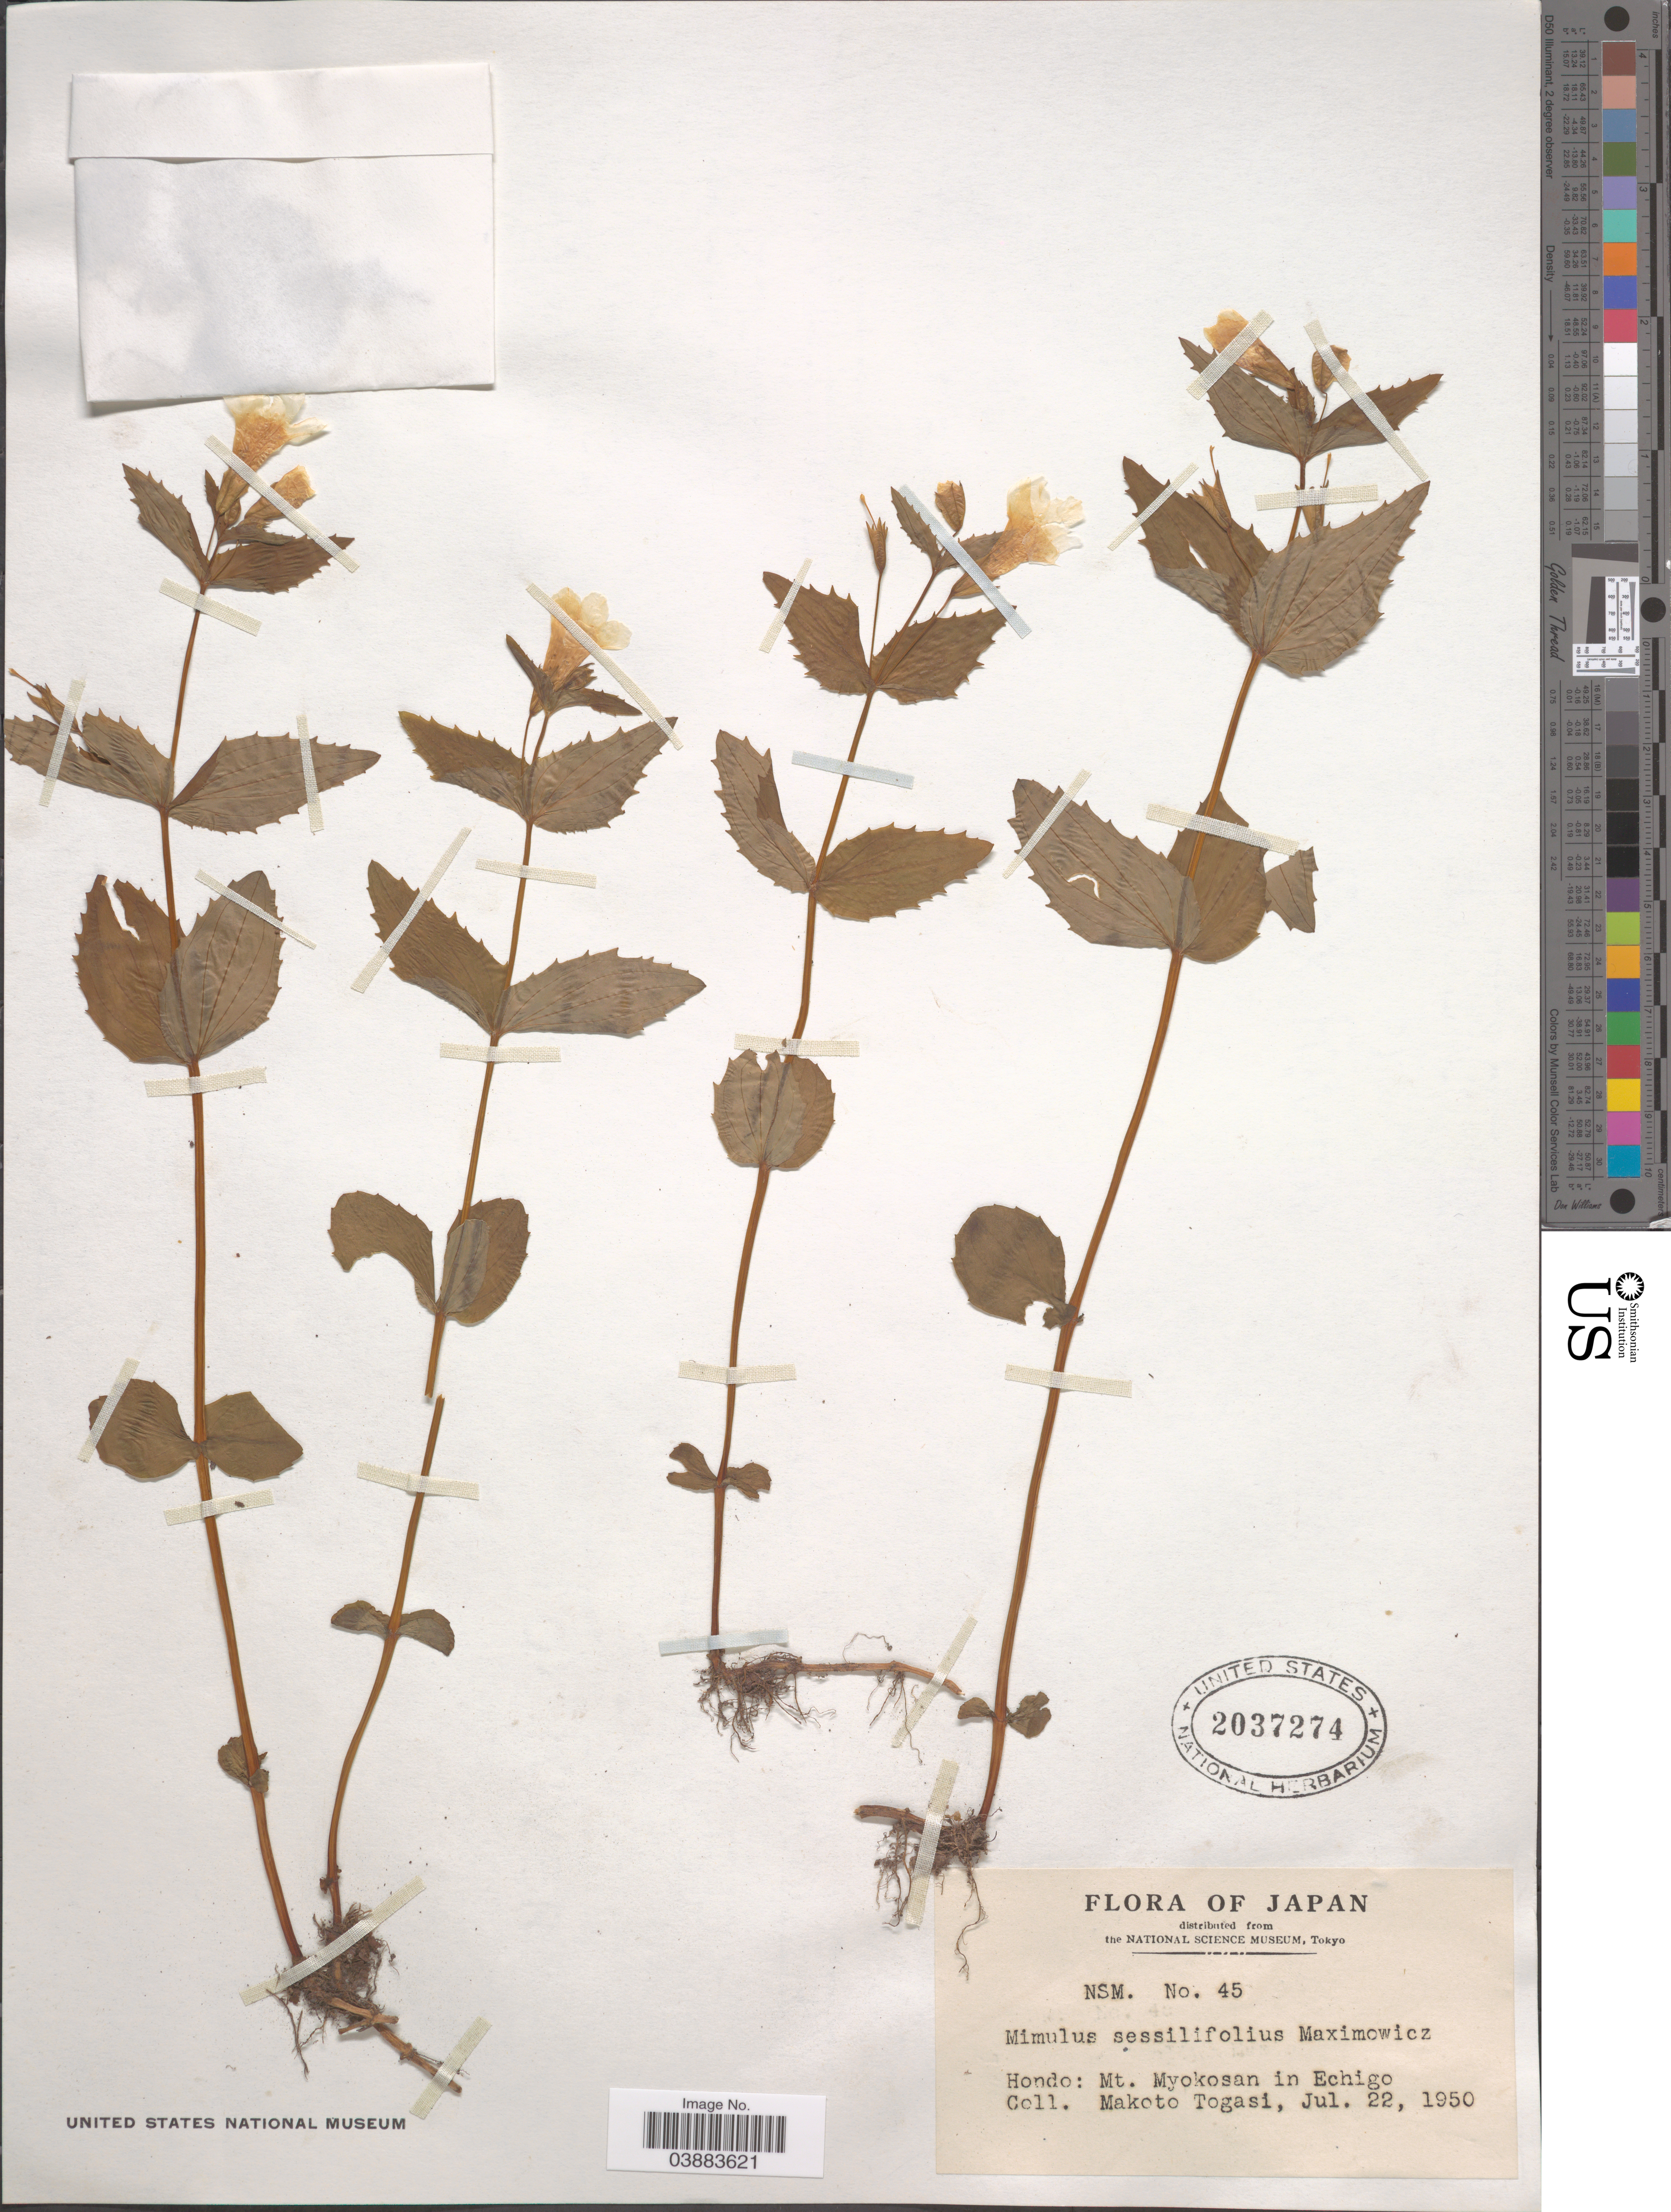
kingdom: Plantae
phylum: Tracheophyta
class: Magnoliopsida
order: Lamiales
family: Phrymaceae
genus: Mimulus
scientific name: Mimulus sessilifolius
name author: Maxim.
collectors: M. Togasi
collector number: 45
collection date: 1950-07-22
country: Japan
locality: Hondo: Mt. Myokosan in Echigo.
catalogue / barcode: US 2037274